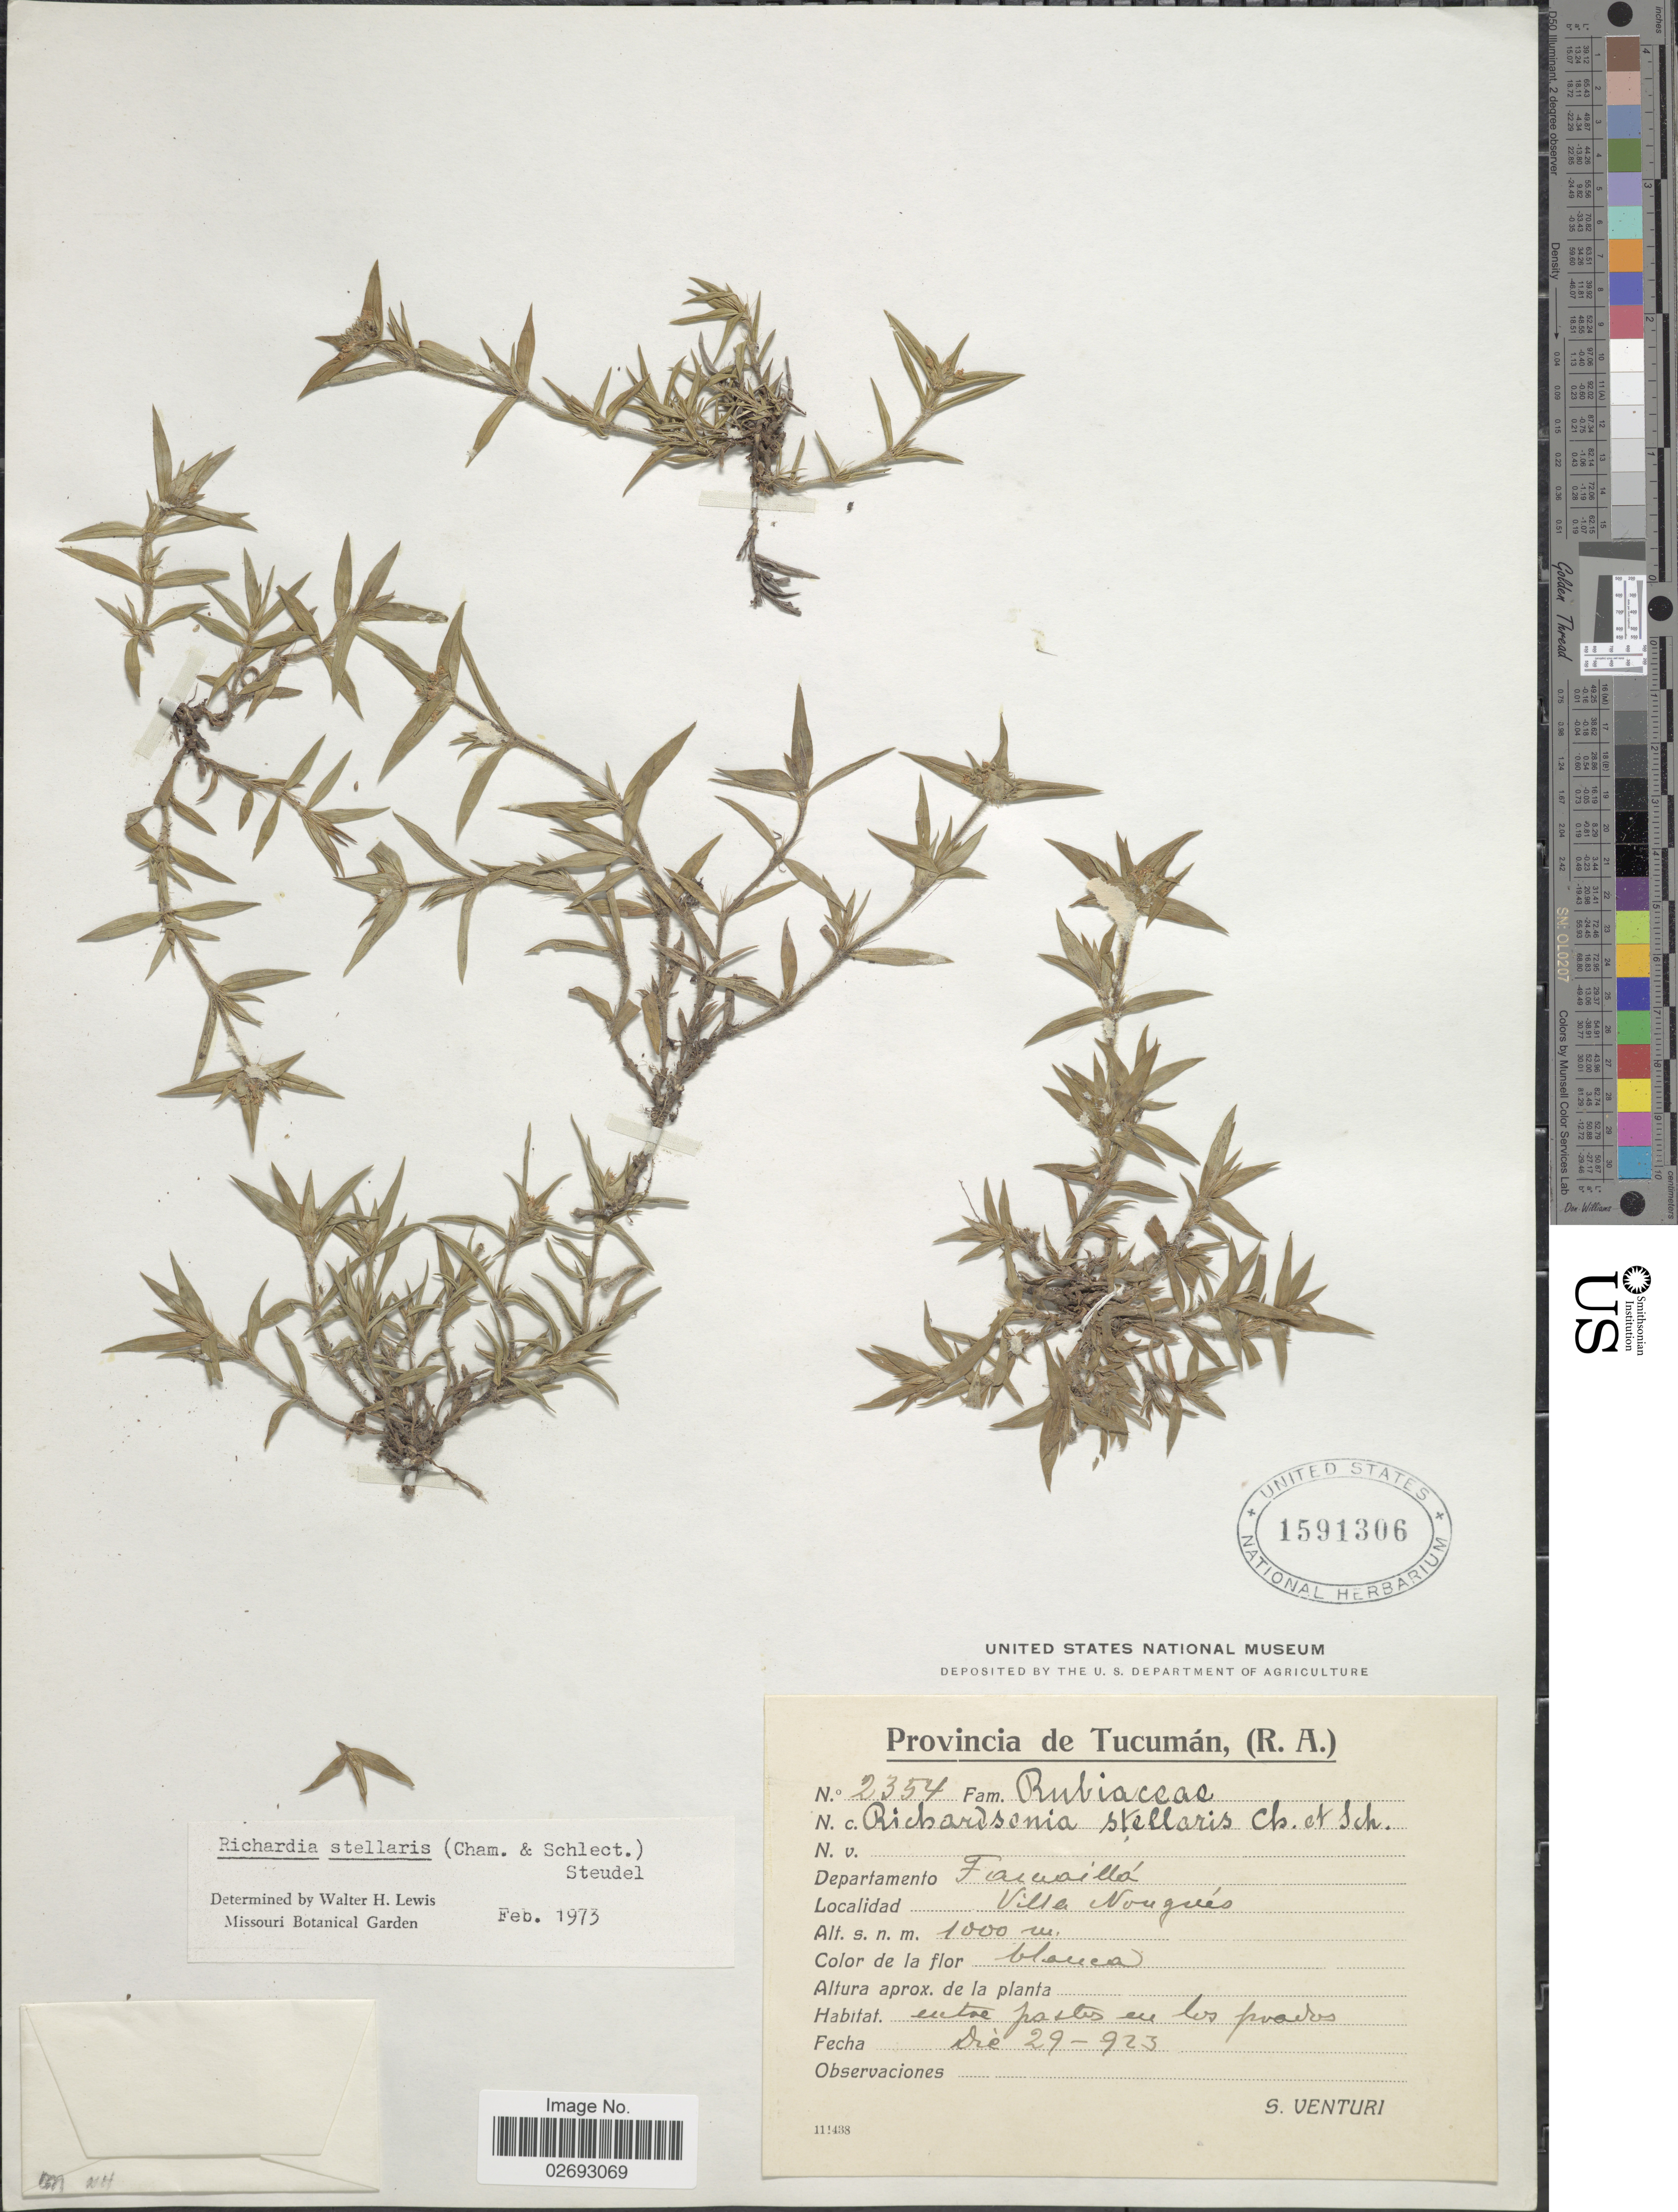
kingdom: Plantae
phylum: Tracheophyta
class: Magnoliopsida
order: Gentianales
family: Rubiaceae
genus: Richardia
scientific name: Richardia stellaris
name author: (Cham. & Schltdl.) Steud.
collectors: S. Venturi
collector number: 2354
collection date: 1923-12-29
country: Argentina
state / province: Tucuman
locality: (R.A.) Departamento Famaillá. Villa Nougués.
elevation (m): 1000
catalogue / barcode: US 1591306